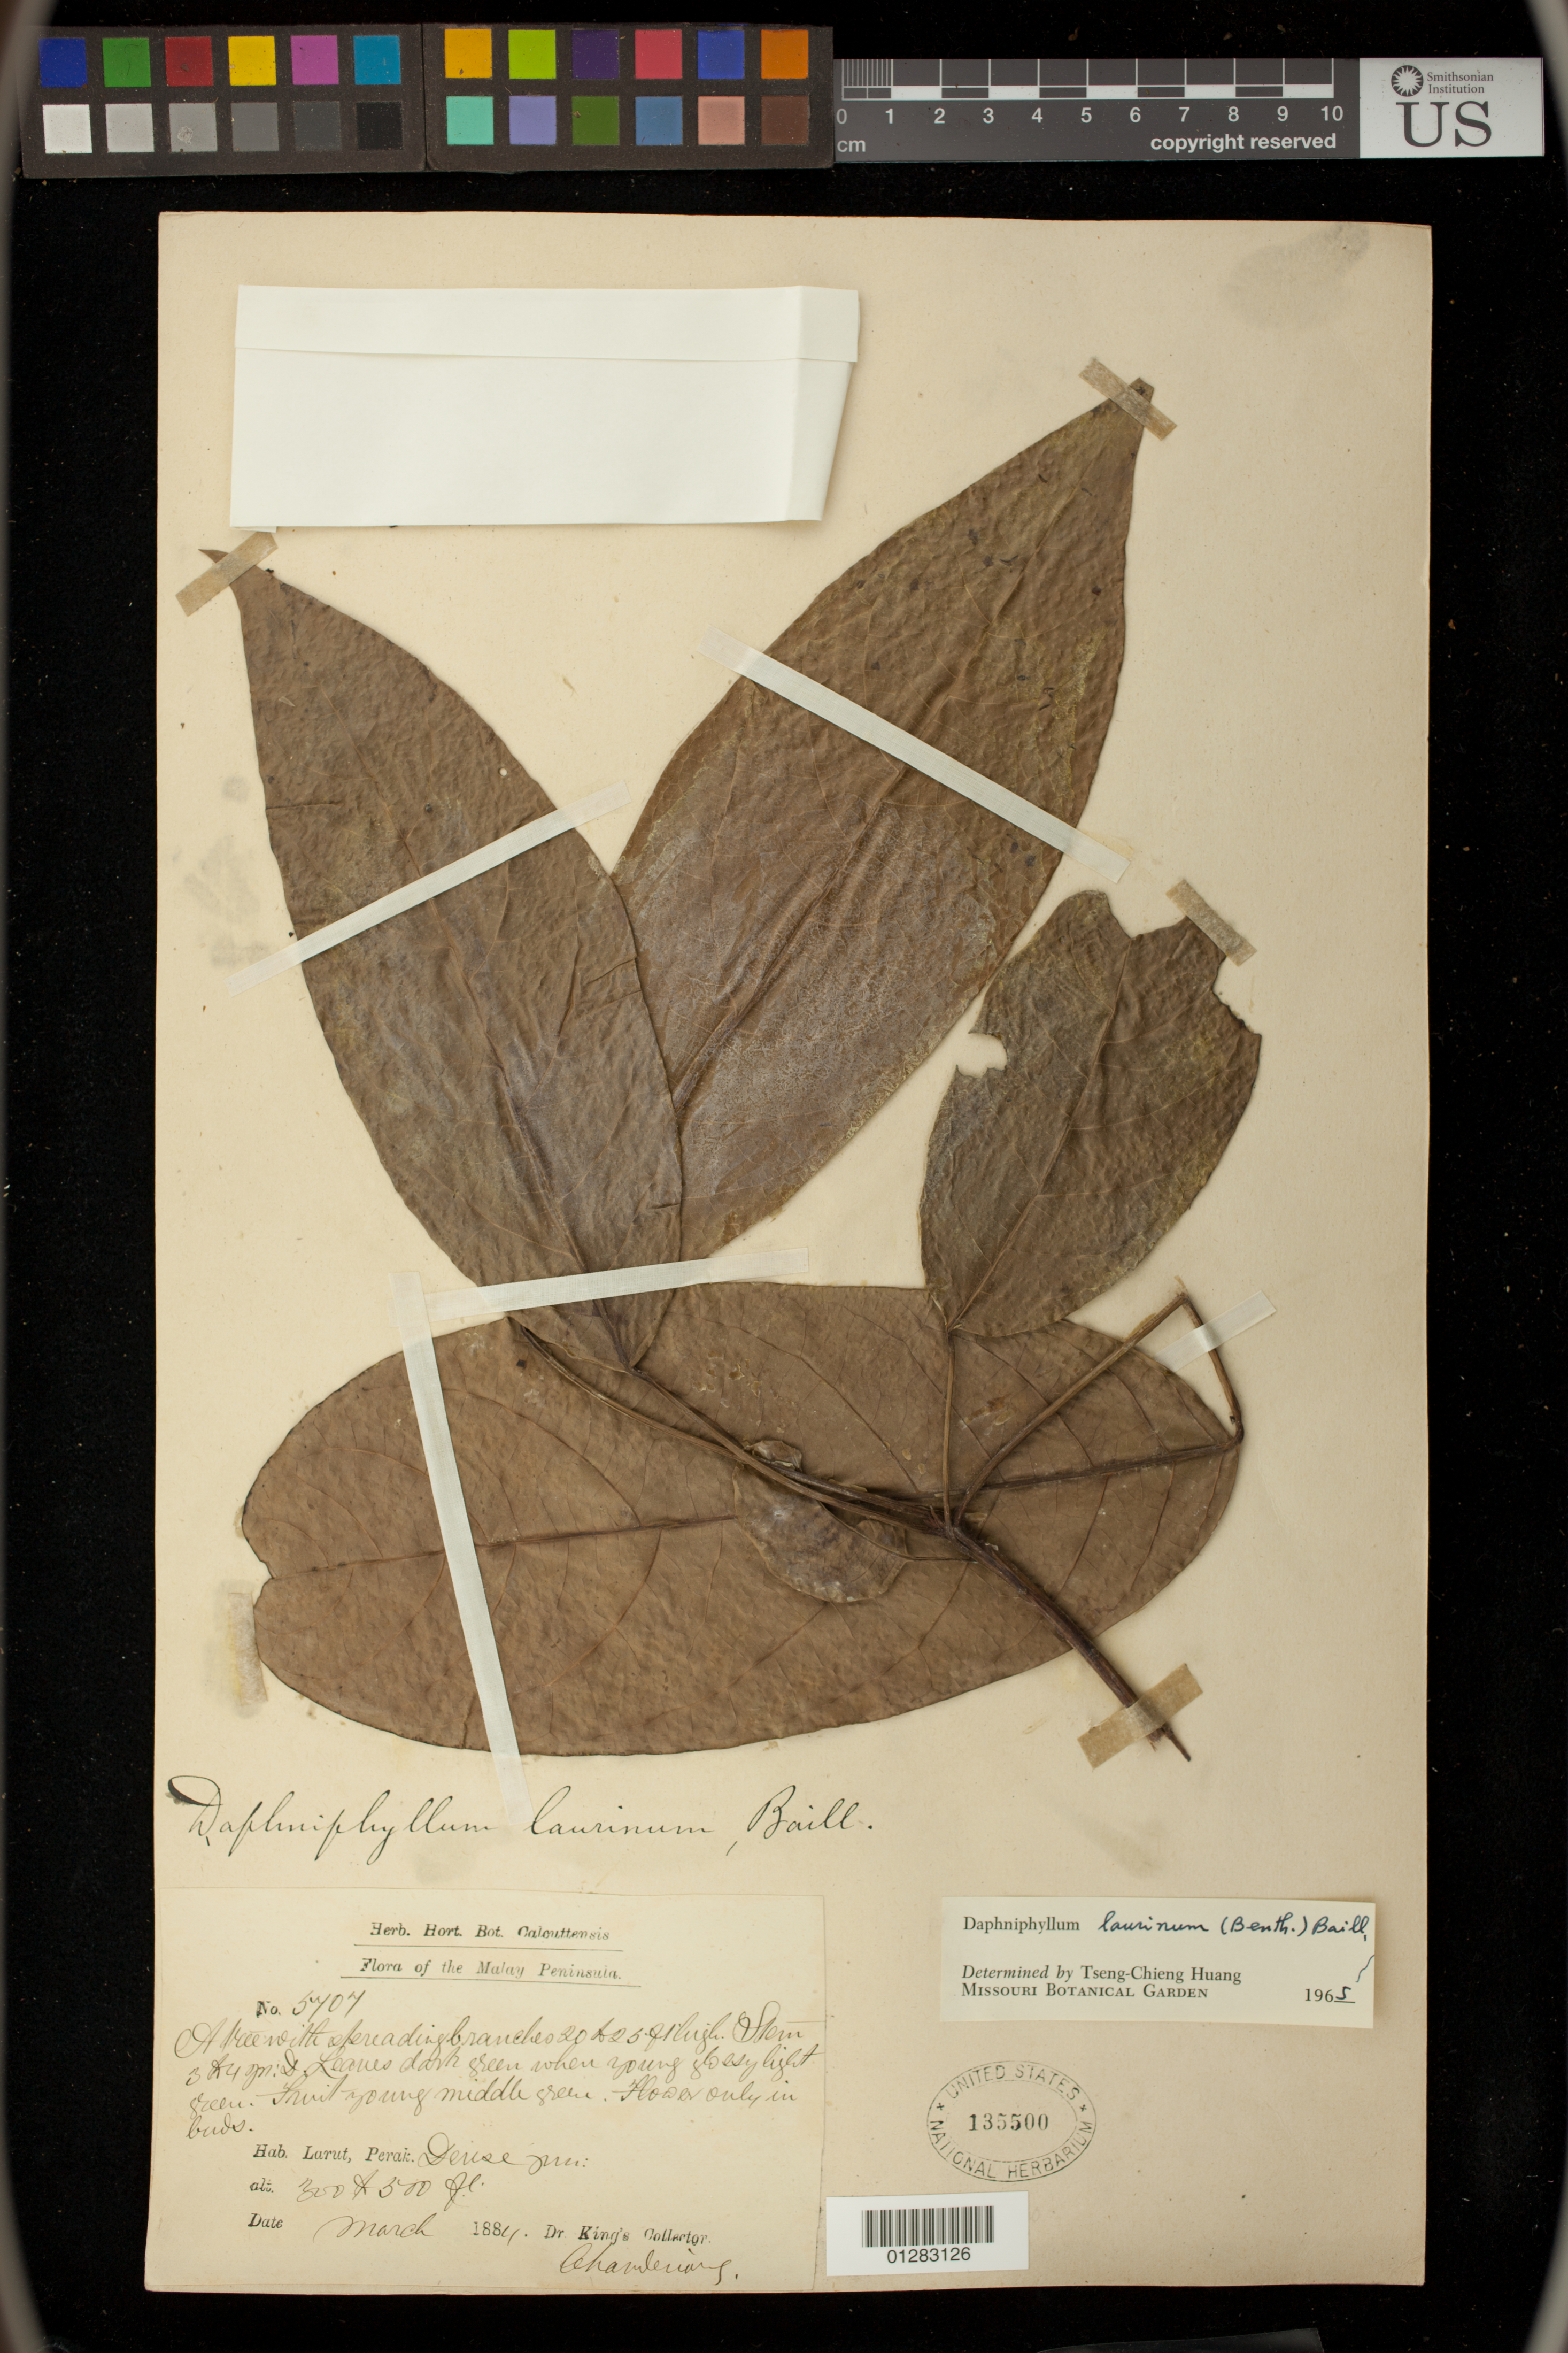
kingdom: Plantae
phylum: Tracheophyta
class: Magnoliopsida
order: Saxifragales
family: Daphniphyllaceae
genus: Daphniphyllum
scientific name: Daphniphyllum laurinum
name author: (Benth.) Baill.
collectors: G. King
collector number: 5707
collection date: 1884-03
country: Malaysia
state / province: Perak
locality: Larut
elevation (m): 91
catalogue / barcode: US 135500